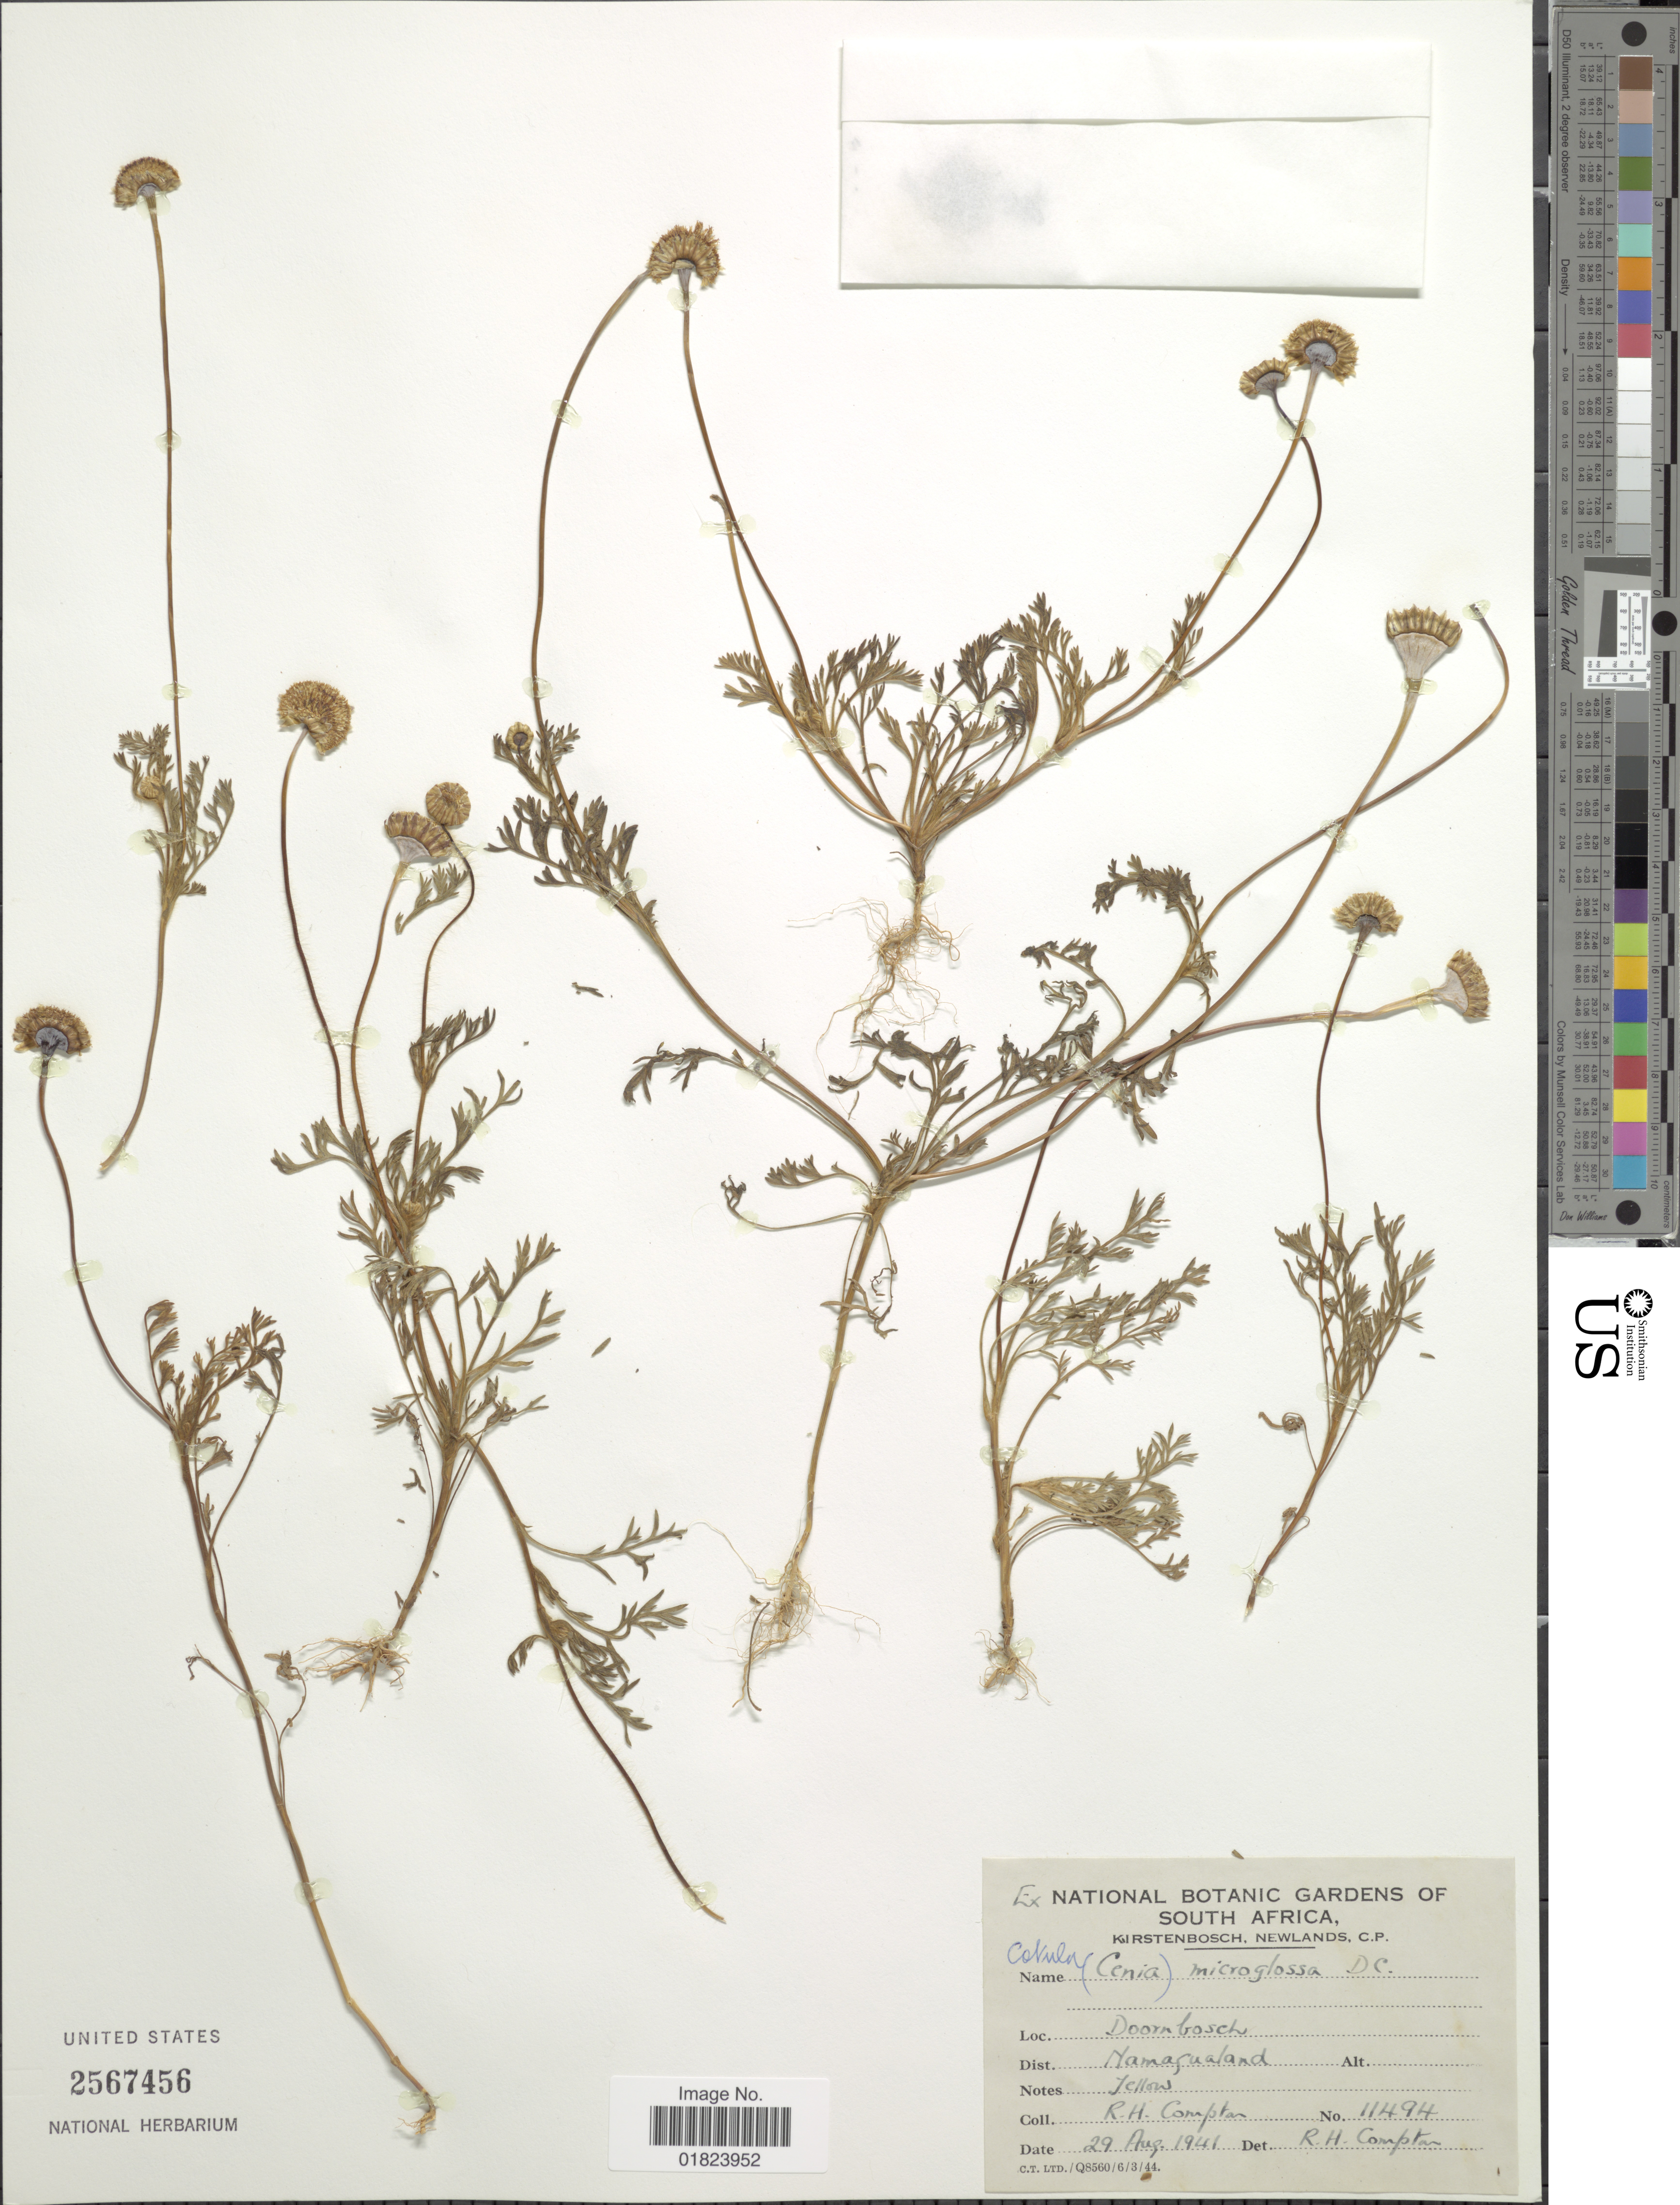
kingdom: Plantae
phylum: Tracheophyta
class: Magnoliopsida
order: Asterales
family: Asteraceae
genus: Cotula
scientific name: Cotula microglossa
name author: O. Hoffm. & Kuntze in Kuntze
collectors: R. H. Compton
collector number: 11494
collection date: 1941-08-29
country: South Africa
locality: Doornbosch, Dist. Namagualand.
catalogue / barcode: US 2567456